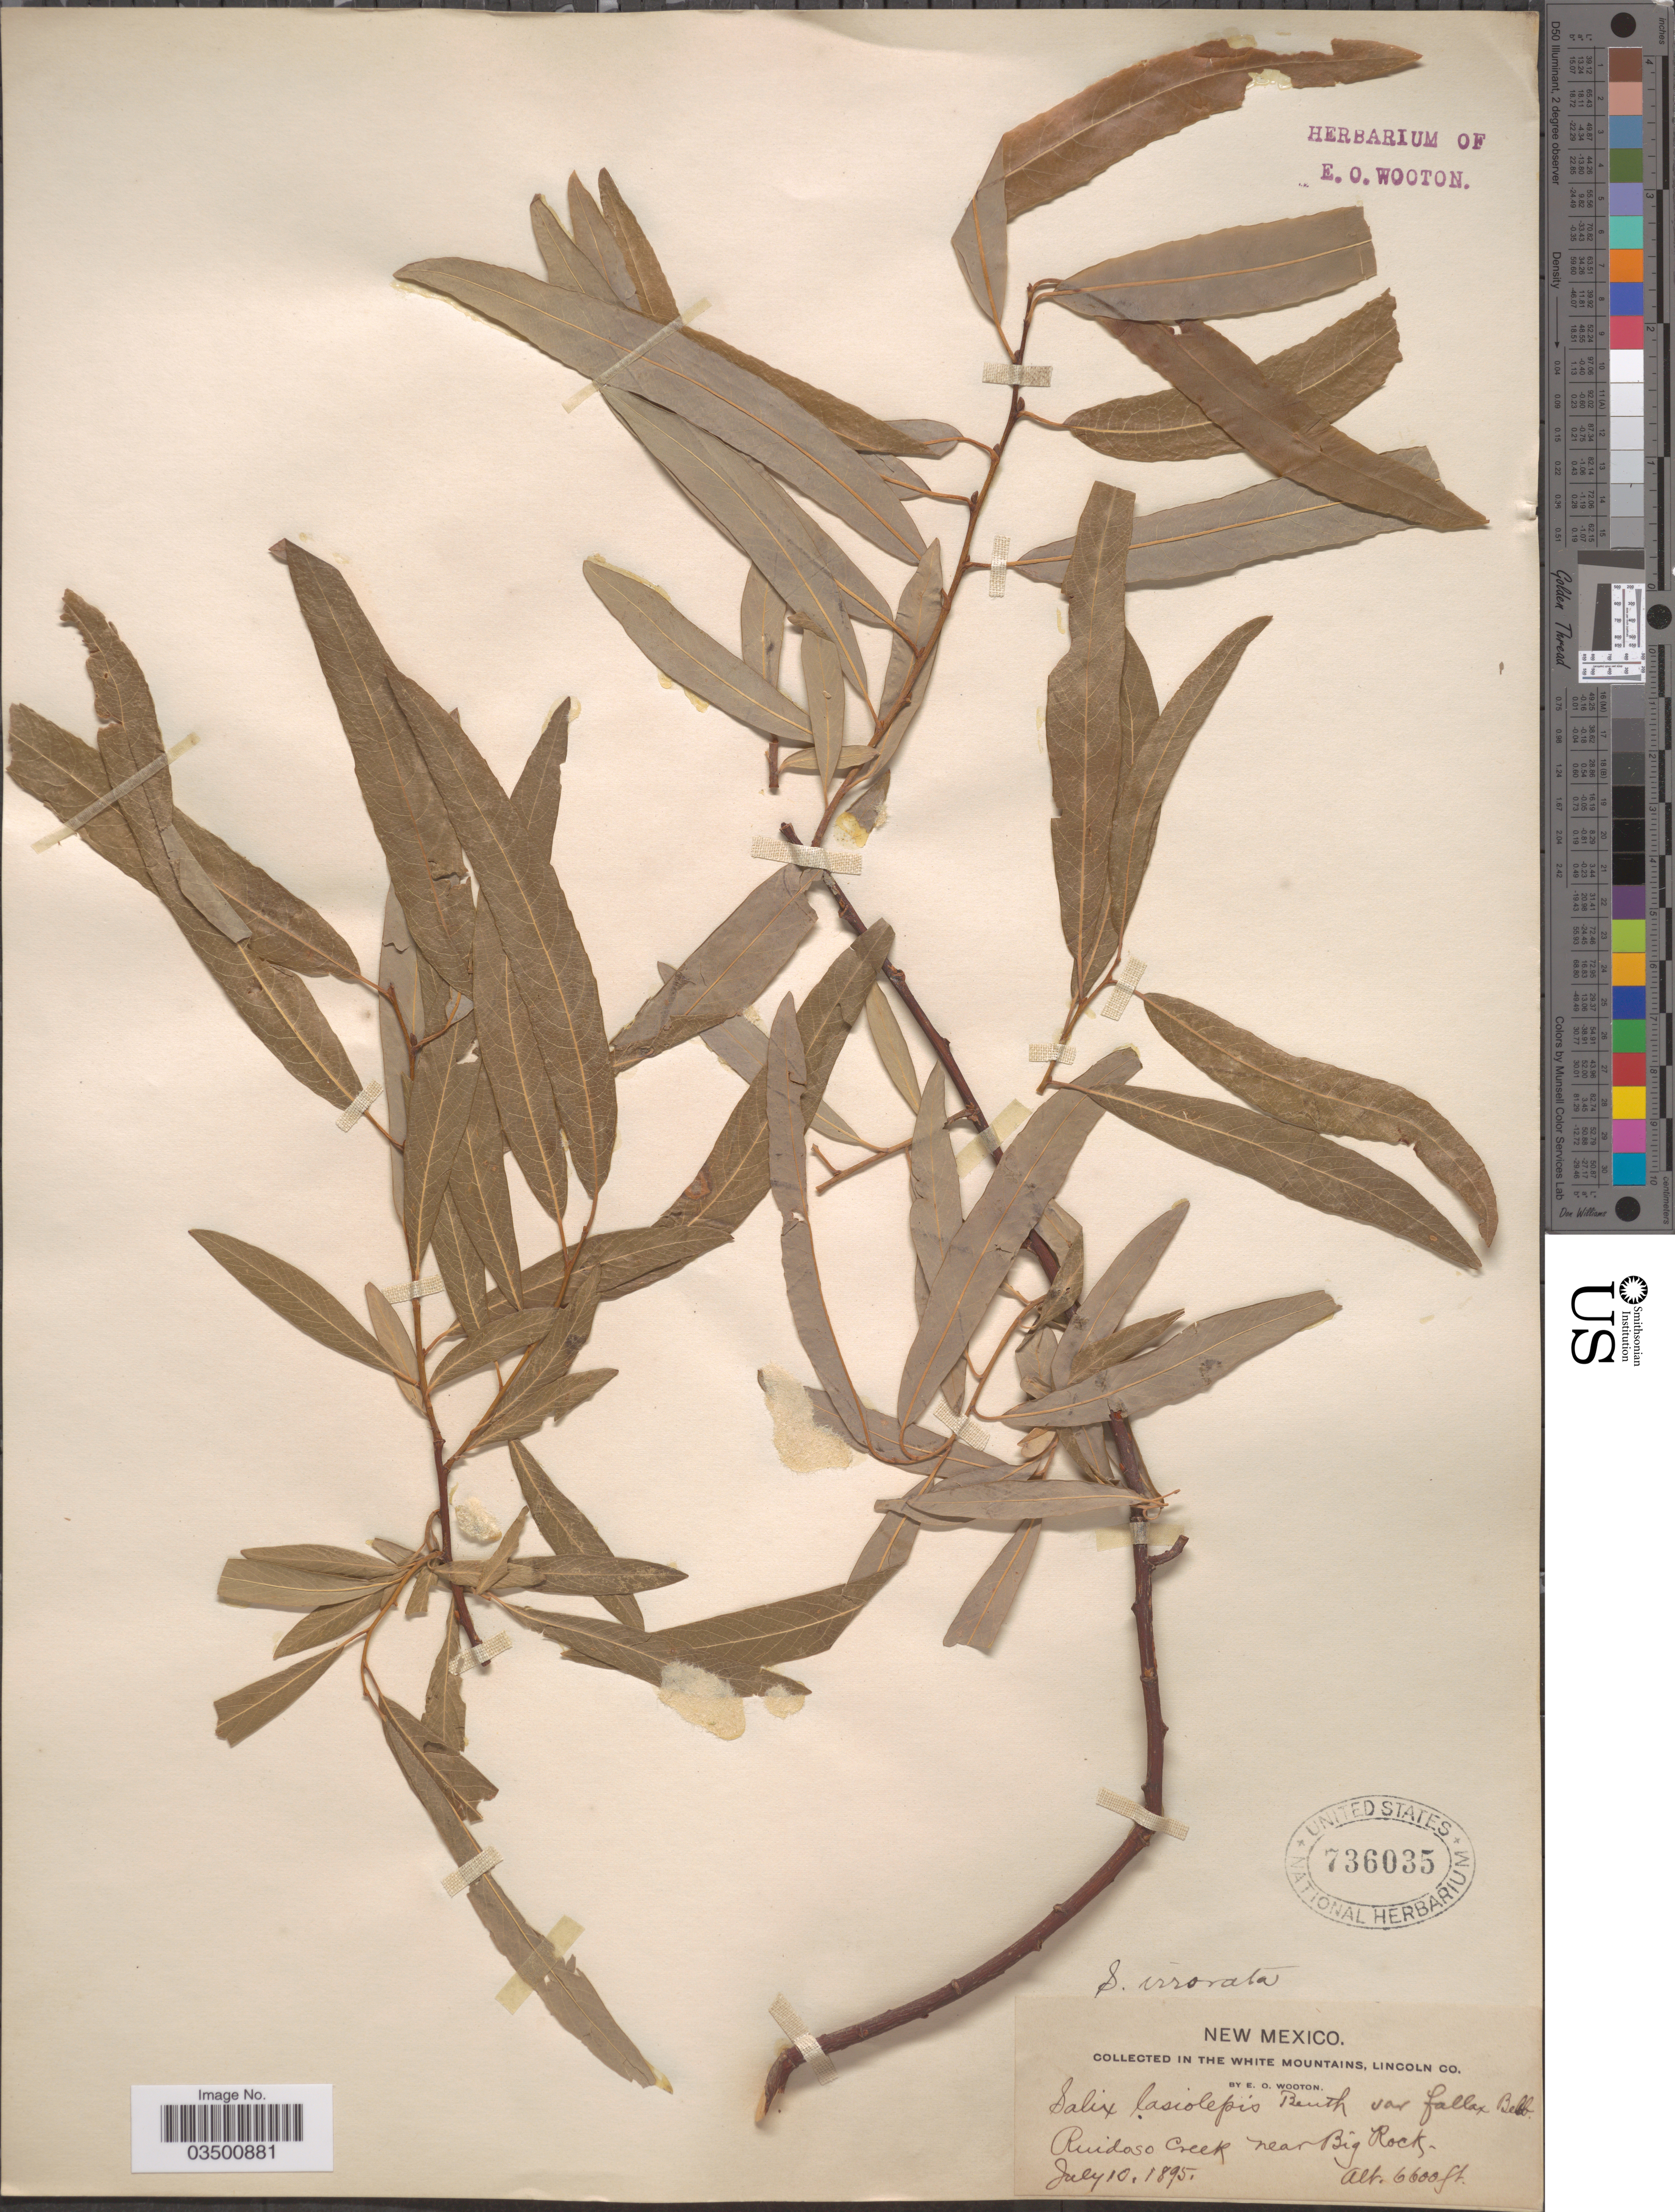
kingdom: Plantae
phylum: Tracheophyta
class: Magnoliopsida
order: Malpighiales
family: Salicaceae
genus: Salix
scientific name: Salix irrorata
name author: Andersson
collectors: E. O. Wooton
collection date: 1895-07-10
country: United States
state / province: New Mexico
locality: In the White Mountains, Lincoln Co. Ruidoso Creek near Big Rock.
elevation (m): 2012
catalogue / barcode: US 736035